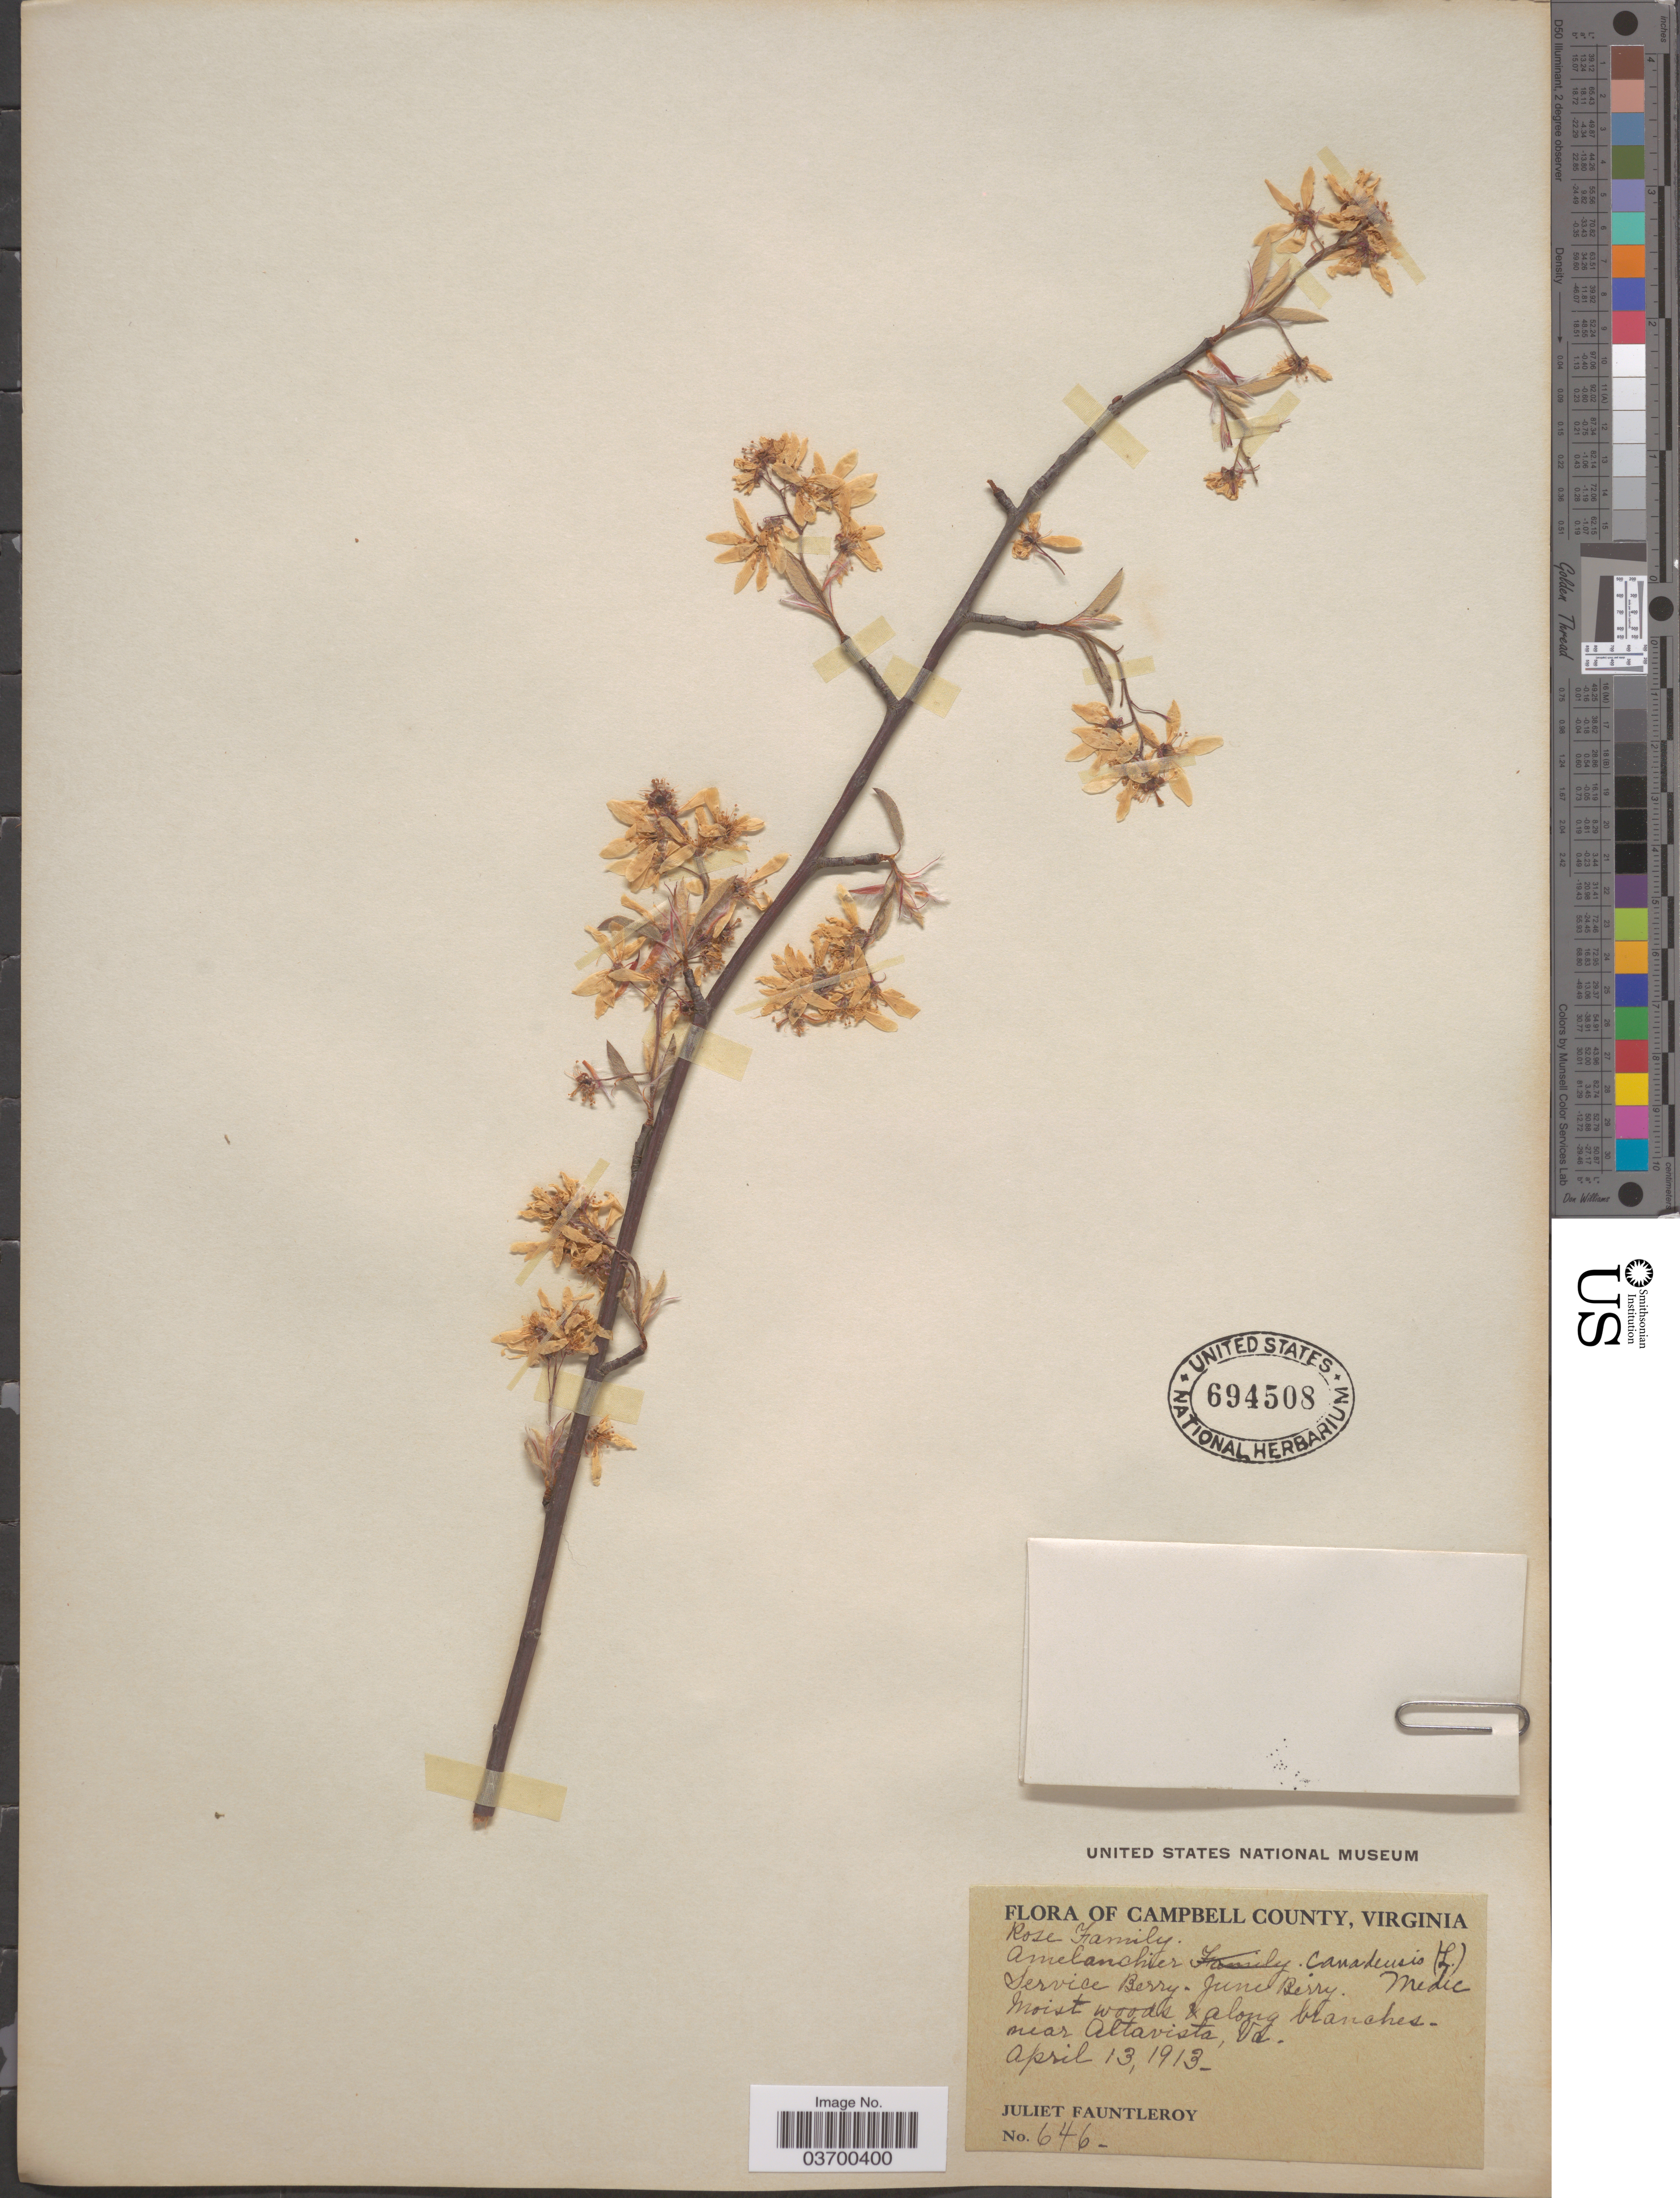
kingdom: Plantae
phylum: Tracheophyta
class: Magnoliopsida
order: Rosales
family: Rosaceae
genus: Amelanchier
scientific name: Amelanchier canadensis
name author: (L.) Medic.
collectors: J. Fauntleroy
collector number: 646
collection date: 1913-04-13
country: United States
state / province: Virginia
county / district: Campbell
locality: Campbell County. Near Altavista.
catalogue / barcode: US 694508